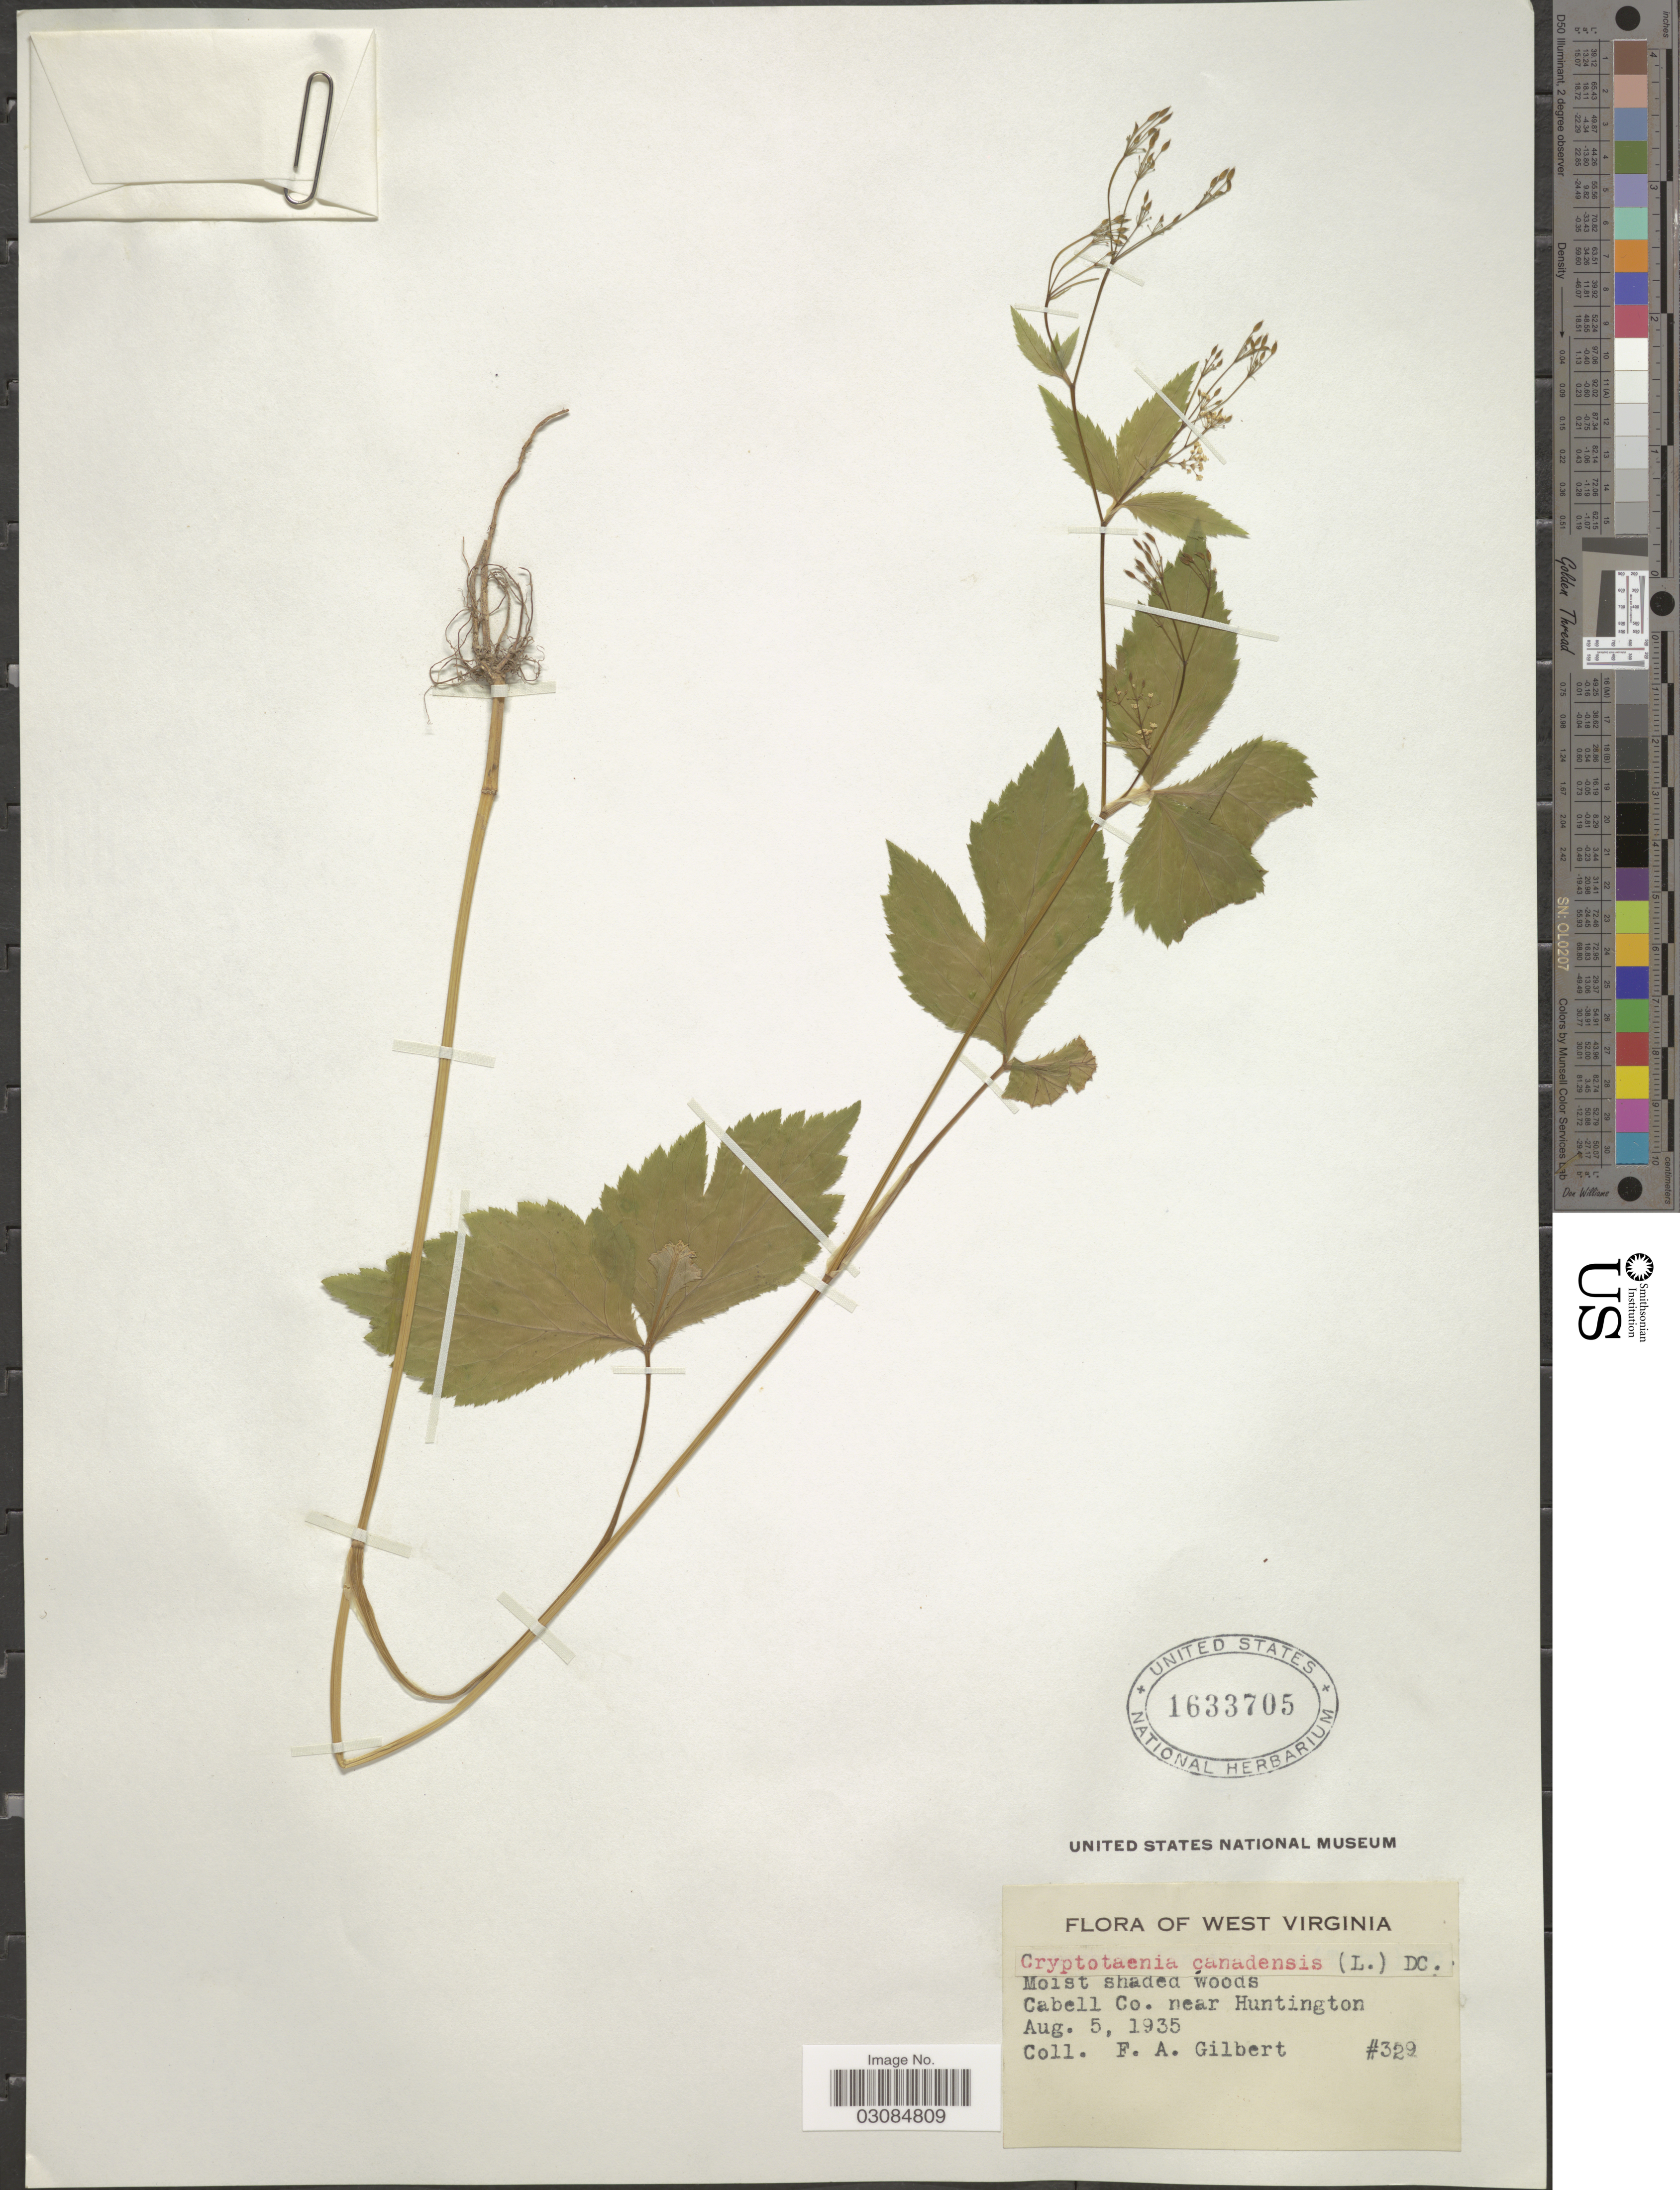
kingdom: Plantae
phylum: Tracheophyta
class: Magnoliopsida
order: Apiales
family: Apiaceae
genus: Cryptotaenia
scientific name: Cryptotaenia canadensis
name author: (L.) DC.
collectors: F. A. Gilbert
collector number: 329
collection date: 1935-08-05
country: United States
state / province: West Virginia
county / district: Cabell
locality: Moist shaded woods, Cabell Co. near Huntington.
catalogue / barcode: US 1633705